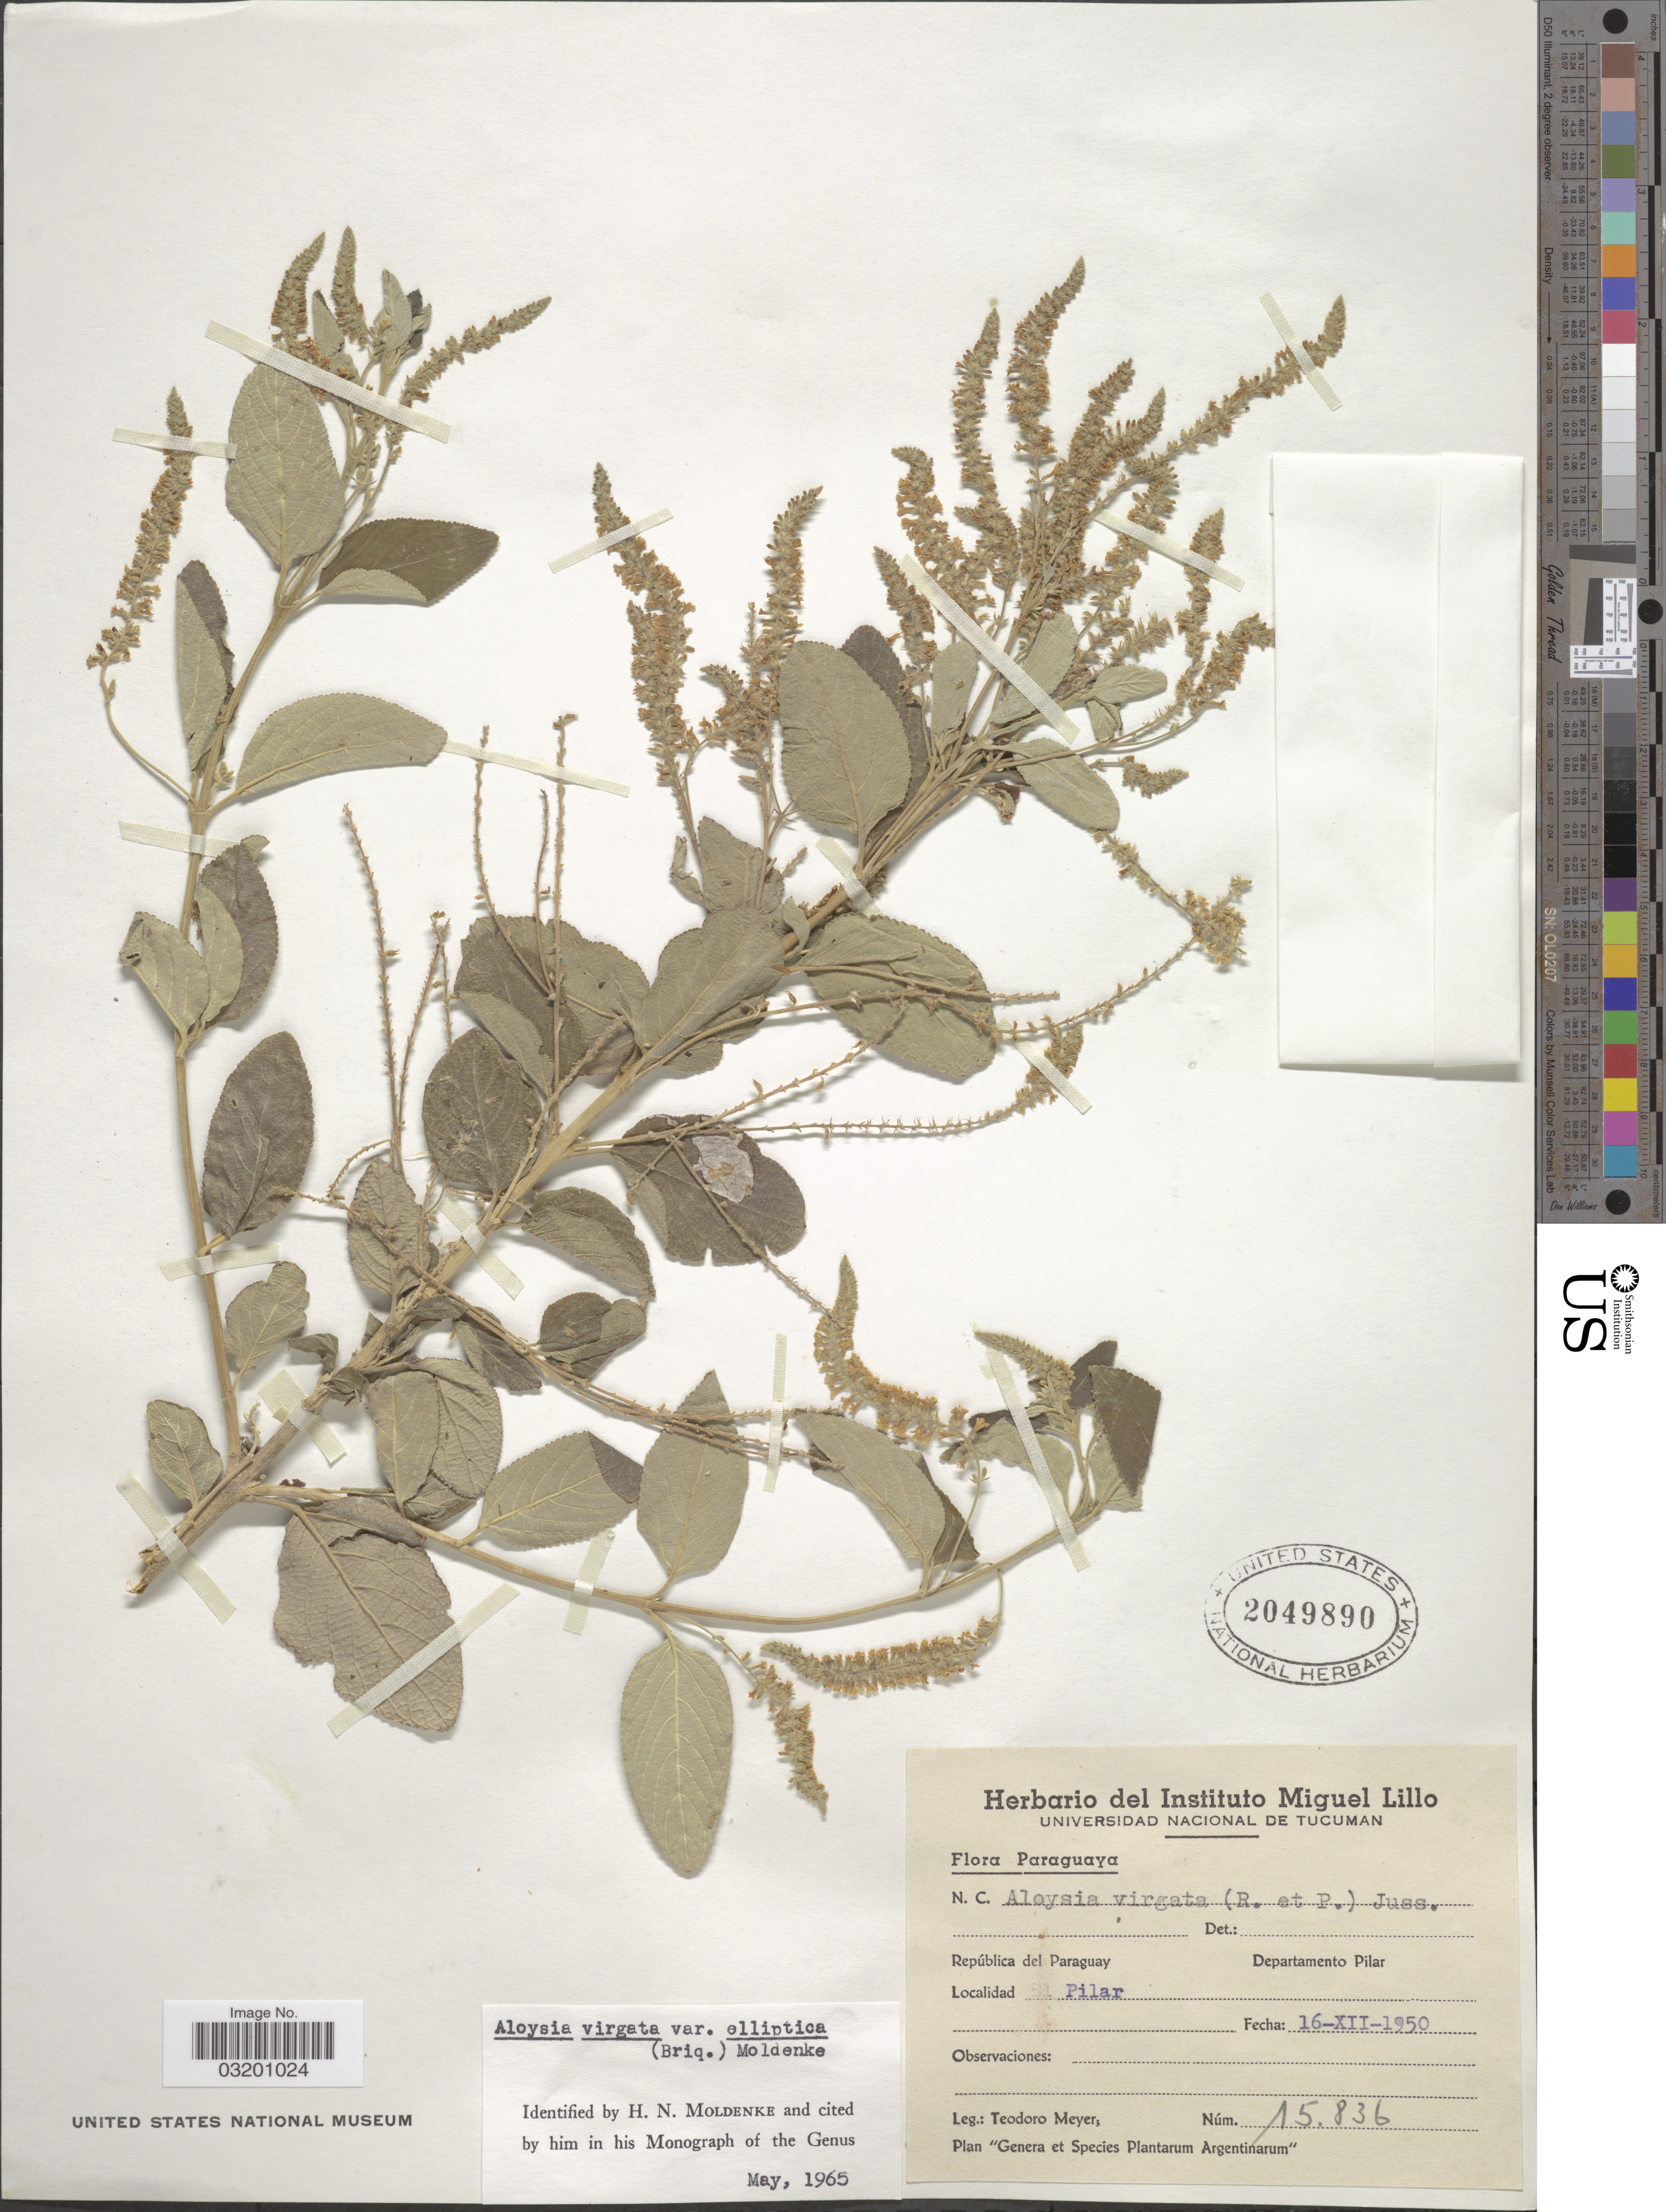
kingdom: Plantae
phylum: Tracheophyta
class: Magnoliopsida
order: Lamiales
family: Verbenaceae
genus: Aloysia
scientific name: Aloysia virgata var. elliptica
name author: (Briq.) Moldenke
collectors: T. Meyer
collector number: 15836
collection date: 1950-12-16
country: Paraguay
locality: Paraguaya, Departamento Pilar. Pilar.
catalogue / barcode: US 2049890